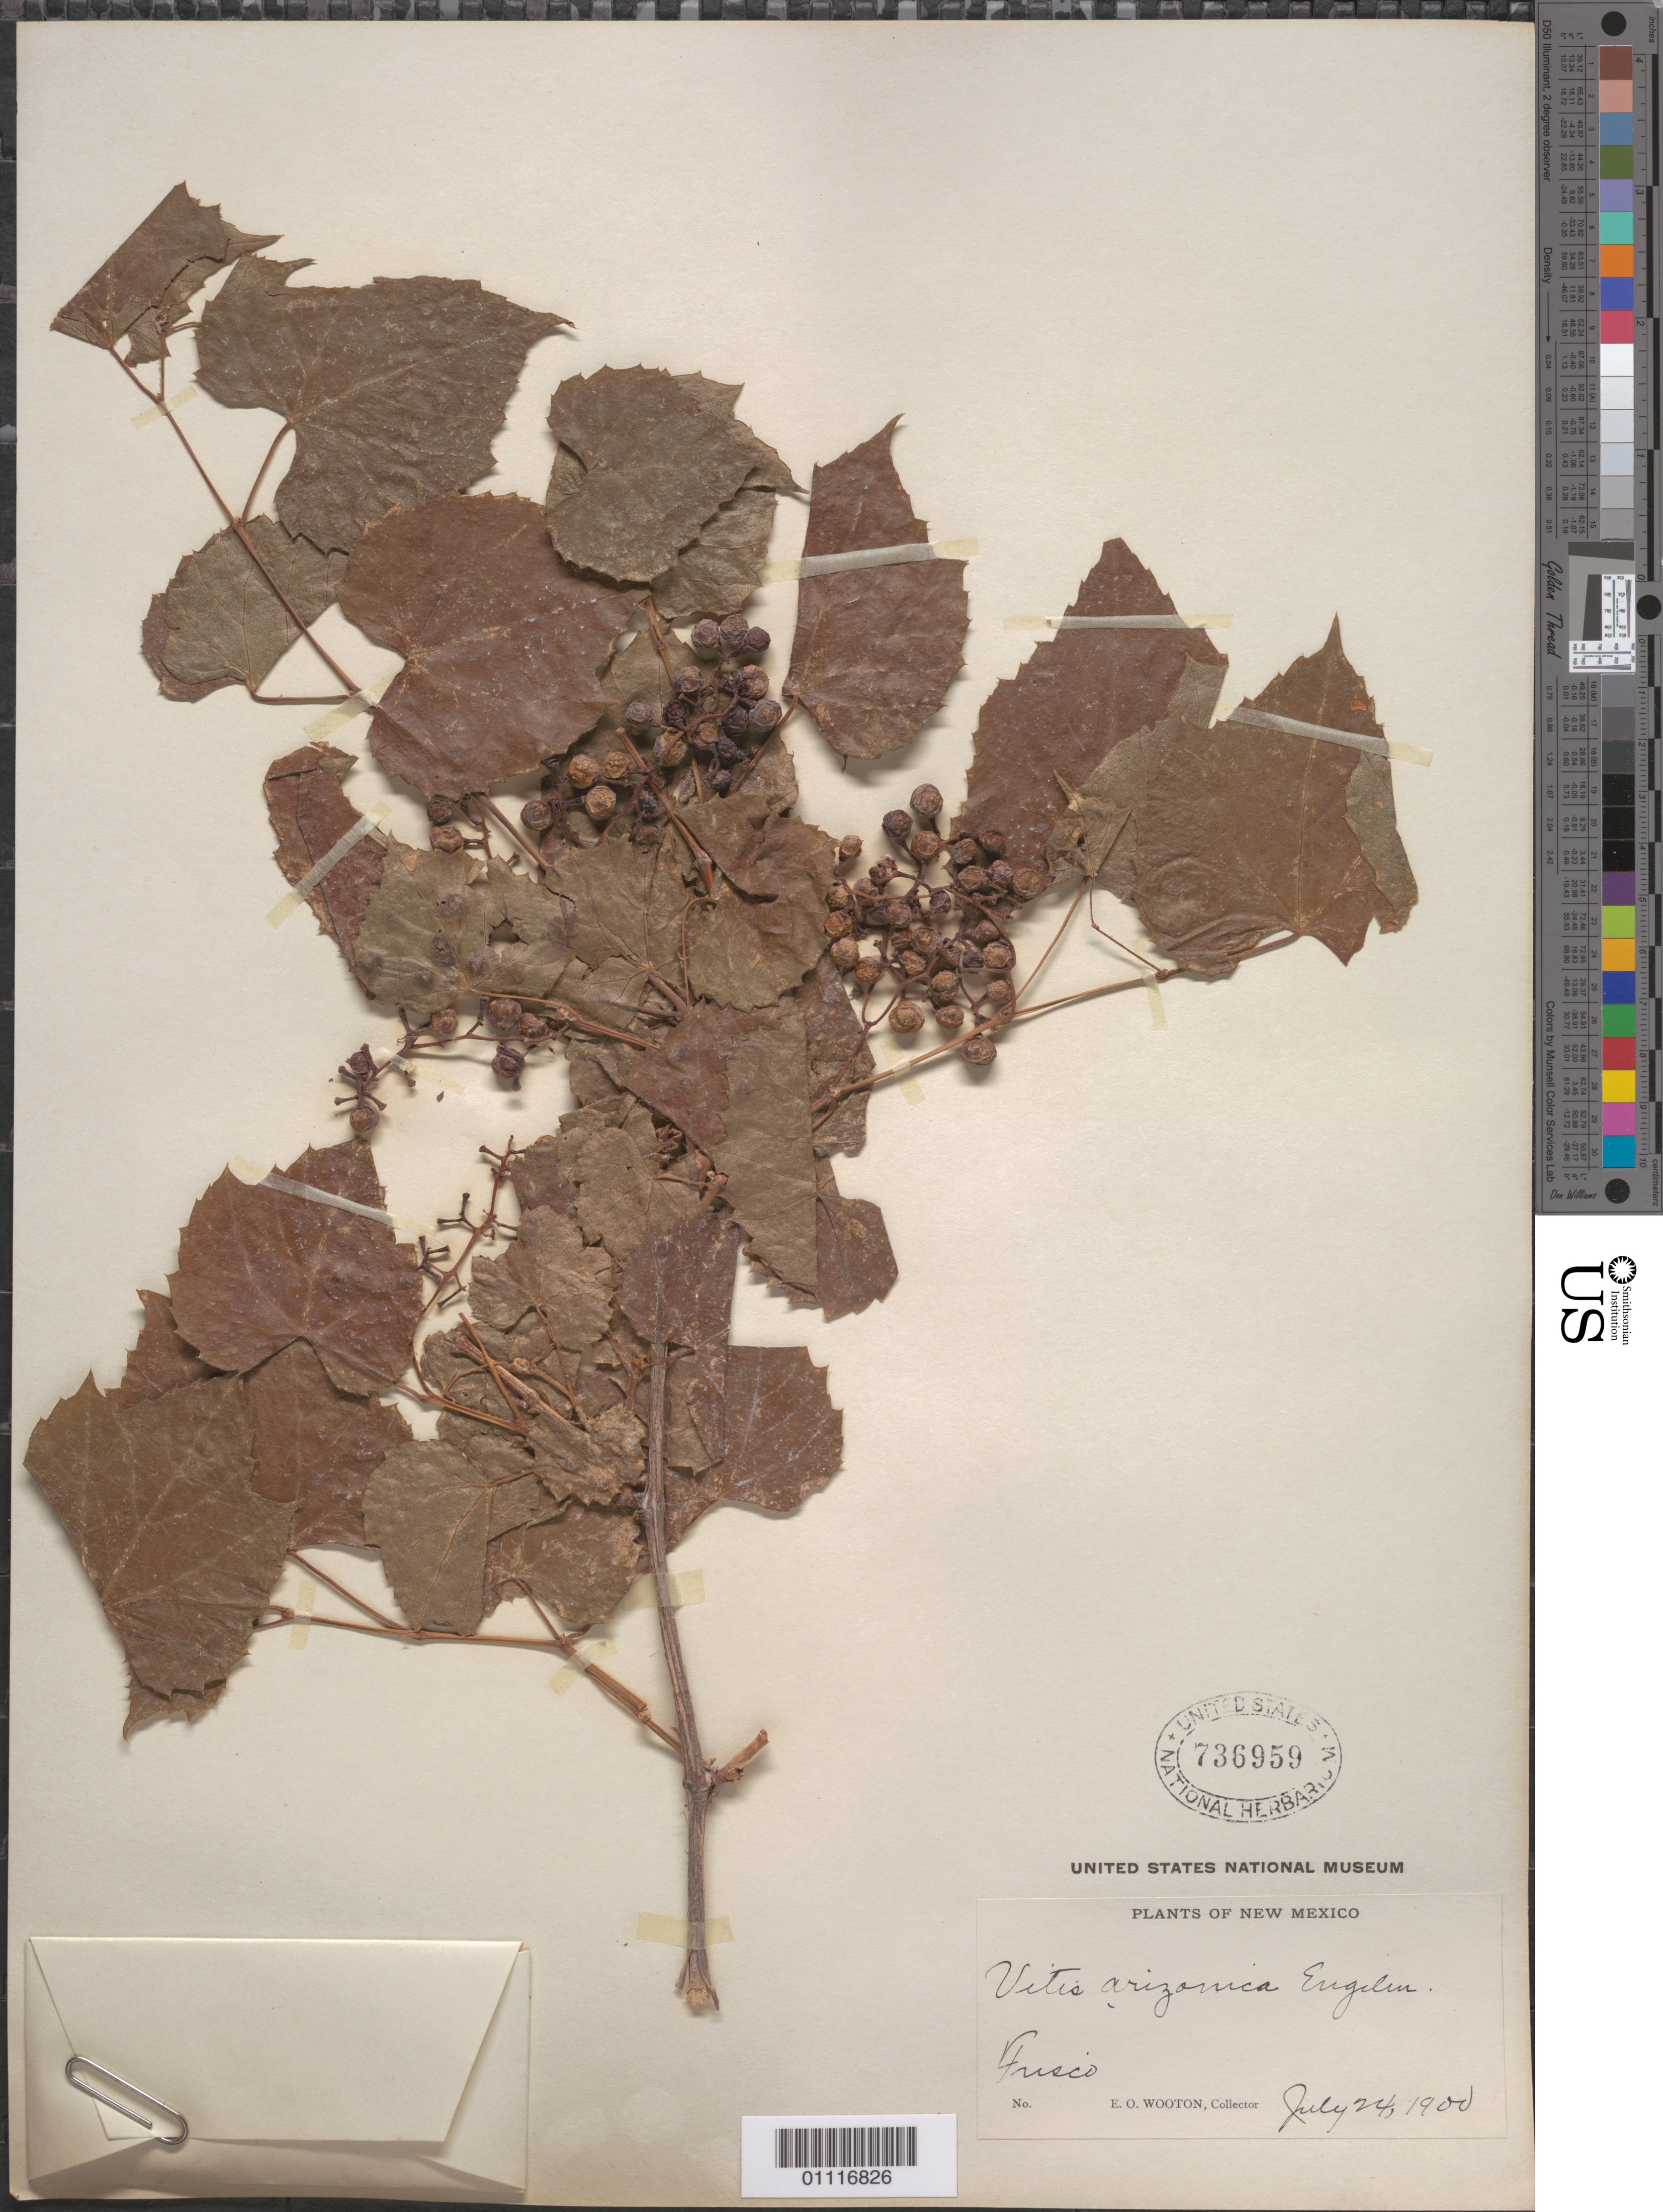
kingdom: Plantae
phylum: Tracheophyta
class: Magnoliopsida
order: Vitales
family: Vitaceae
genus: Vitis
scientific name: Vitis arizonica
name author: Engelm.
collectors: E. O. Wooton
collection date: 1900-07-24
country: United States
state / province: New Mexico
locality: Frisco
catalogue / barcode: US 736959